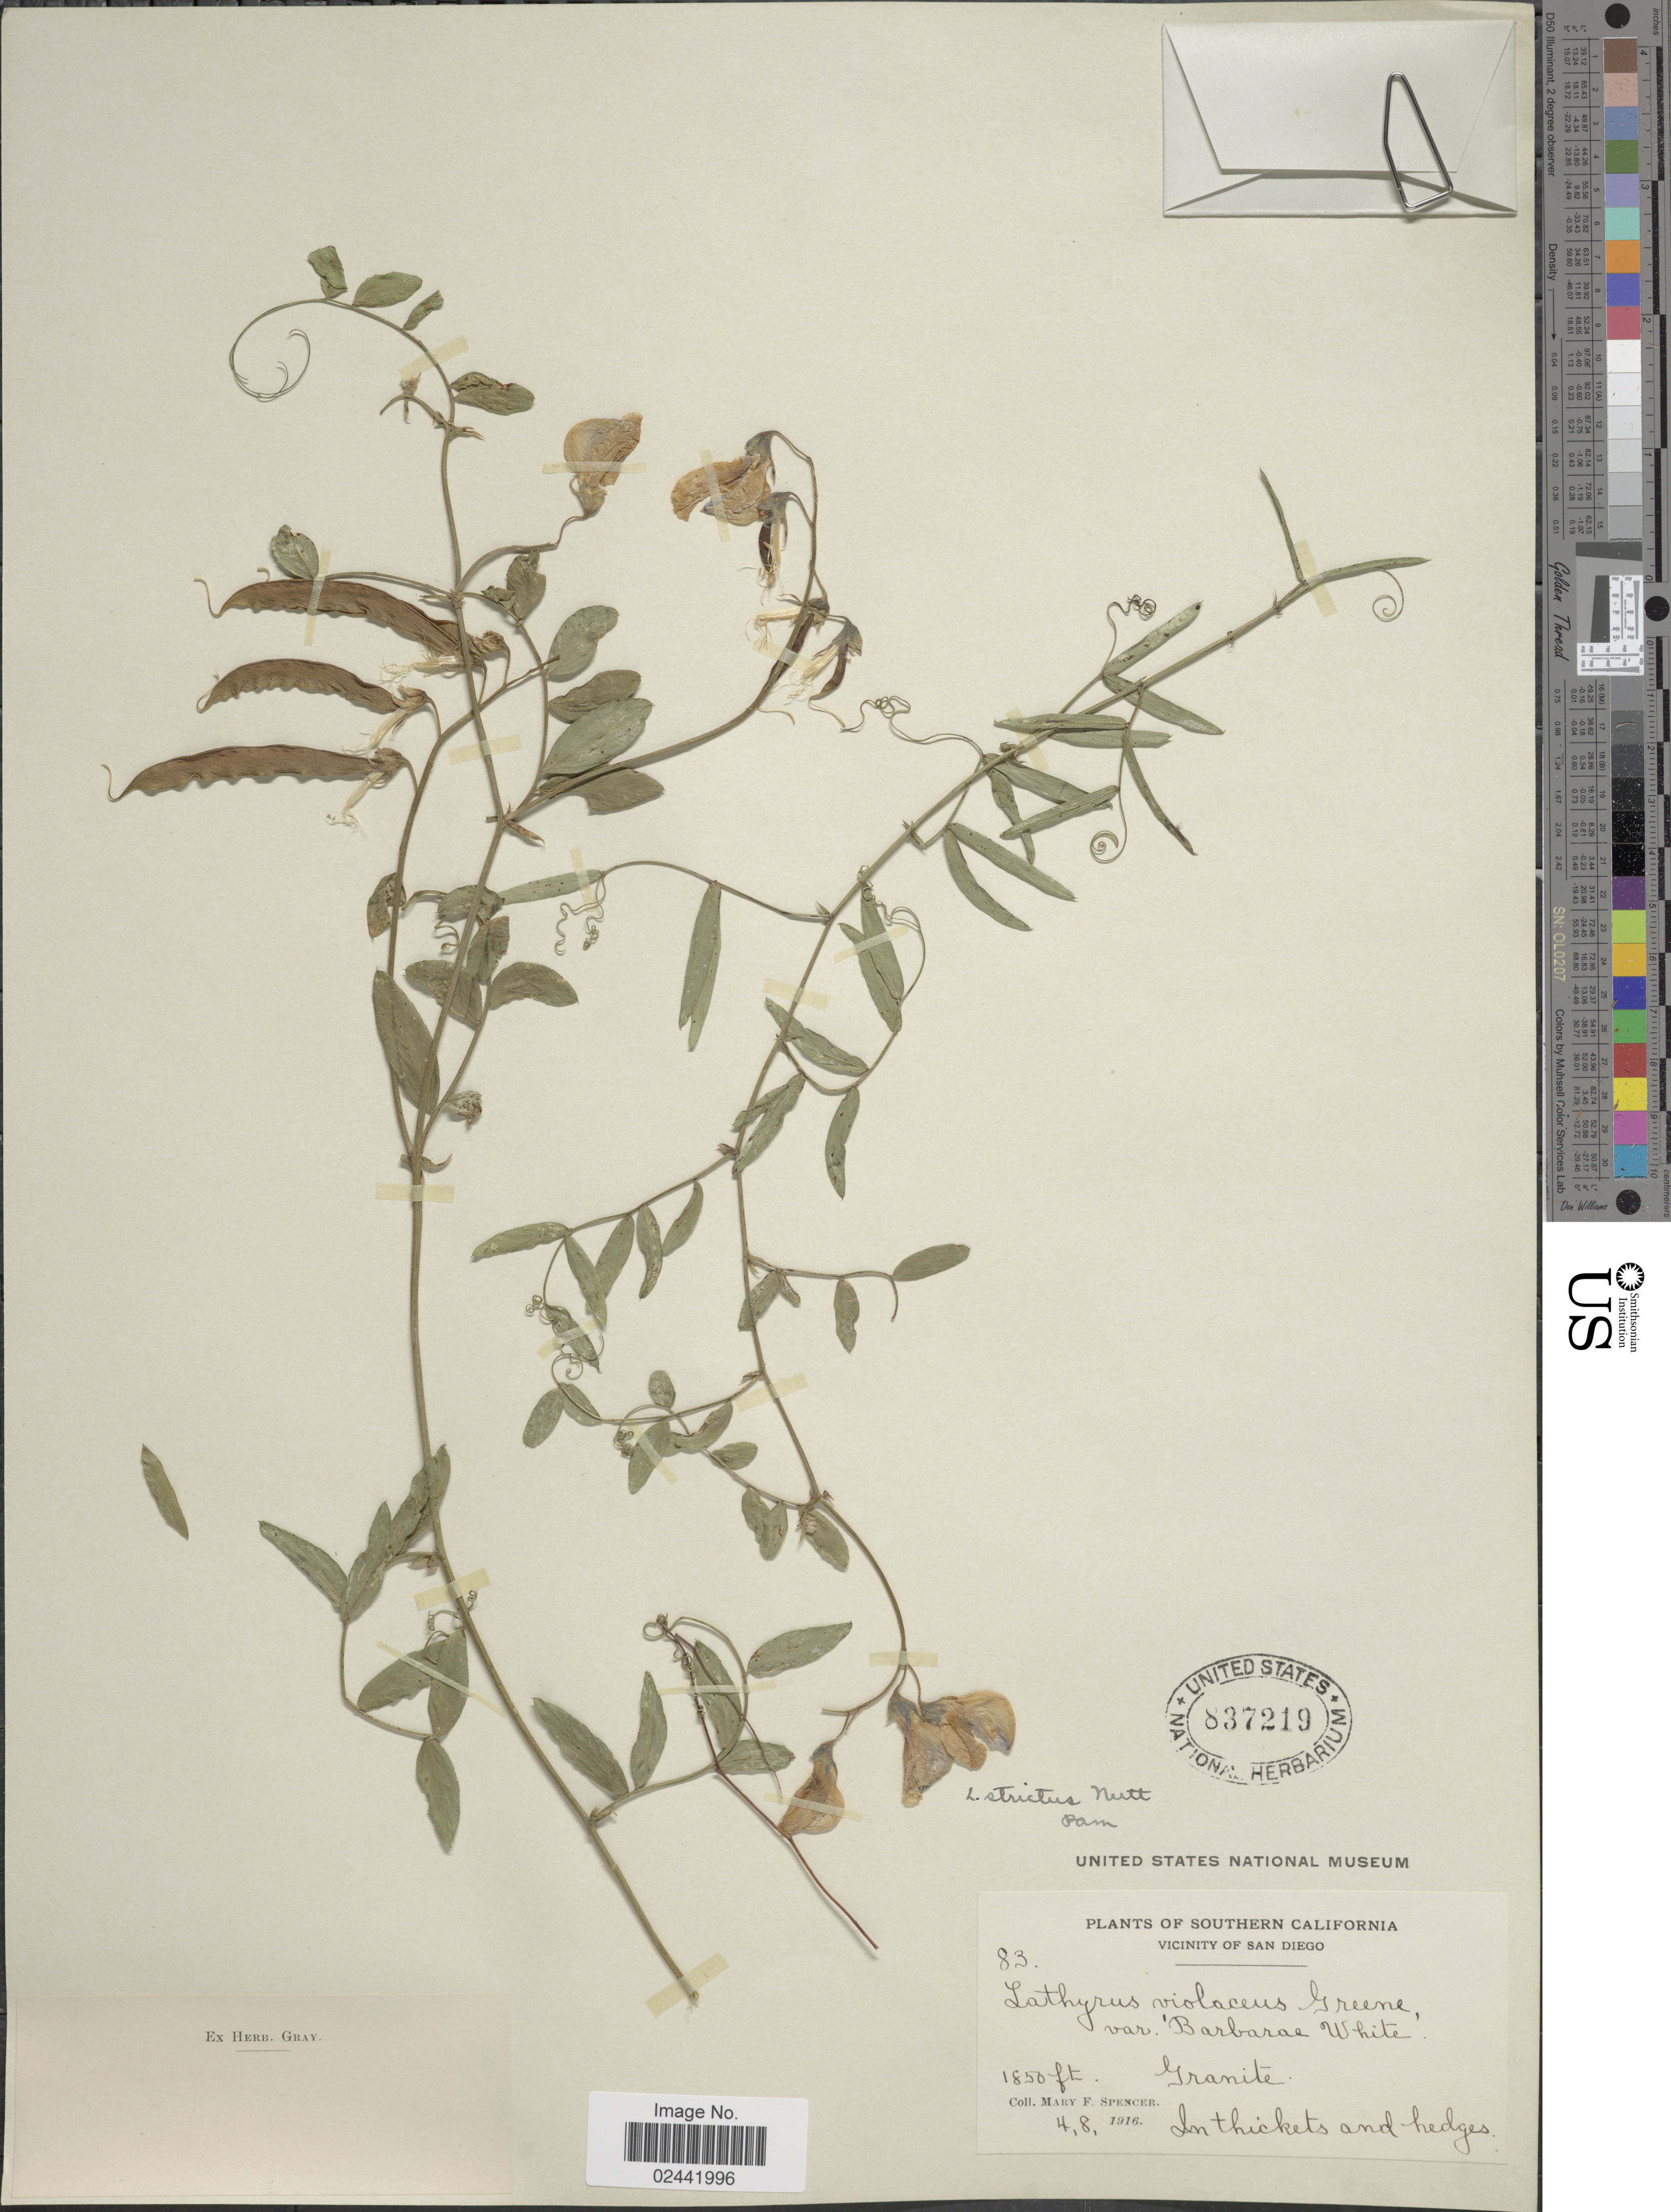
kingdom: Plantae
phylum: Tracheophyta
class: Magnoliopsida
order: Fabales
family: Fabaceae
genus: Lathyrus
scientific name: Lathyrus violaceus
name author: Greene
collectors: M. Spencer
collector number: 83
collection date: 1916-04-08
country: United States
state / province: California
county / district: San Diego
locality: Southern California. Vicinity of San Diego. Granite. In thickets and hedges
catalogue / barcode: US 837219